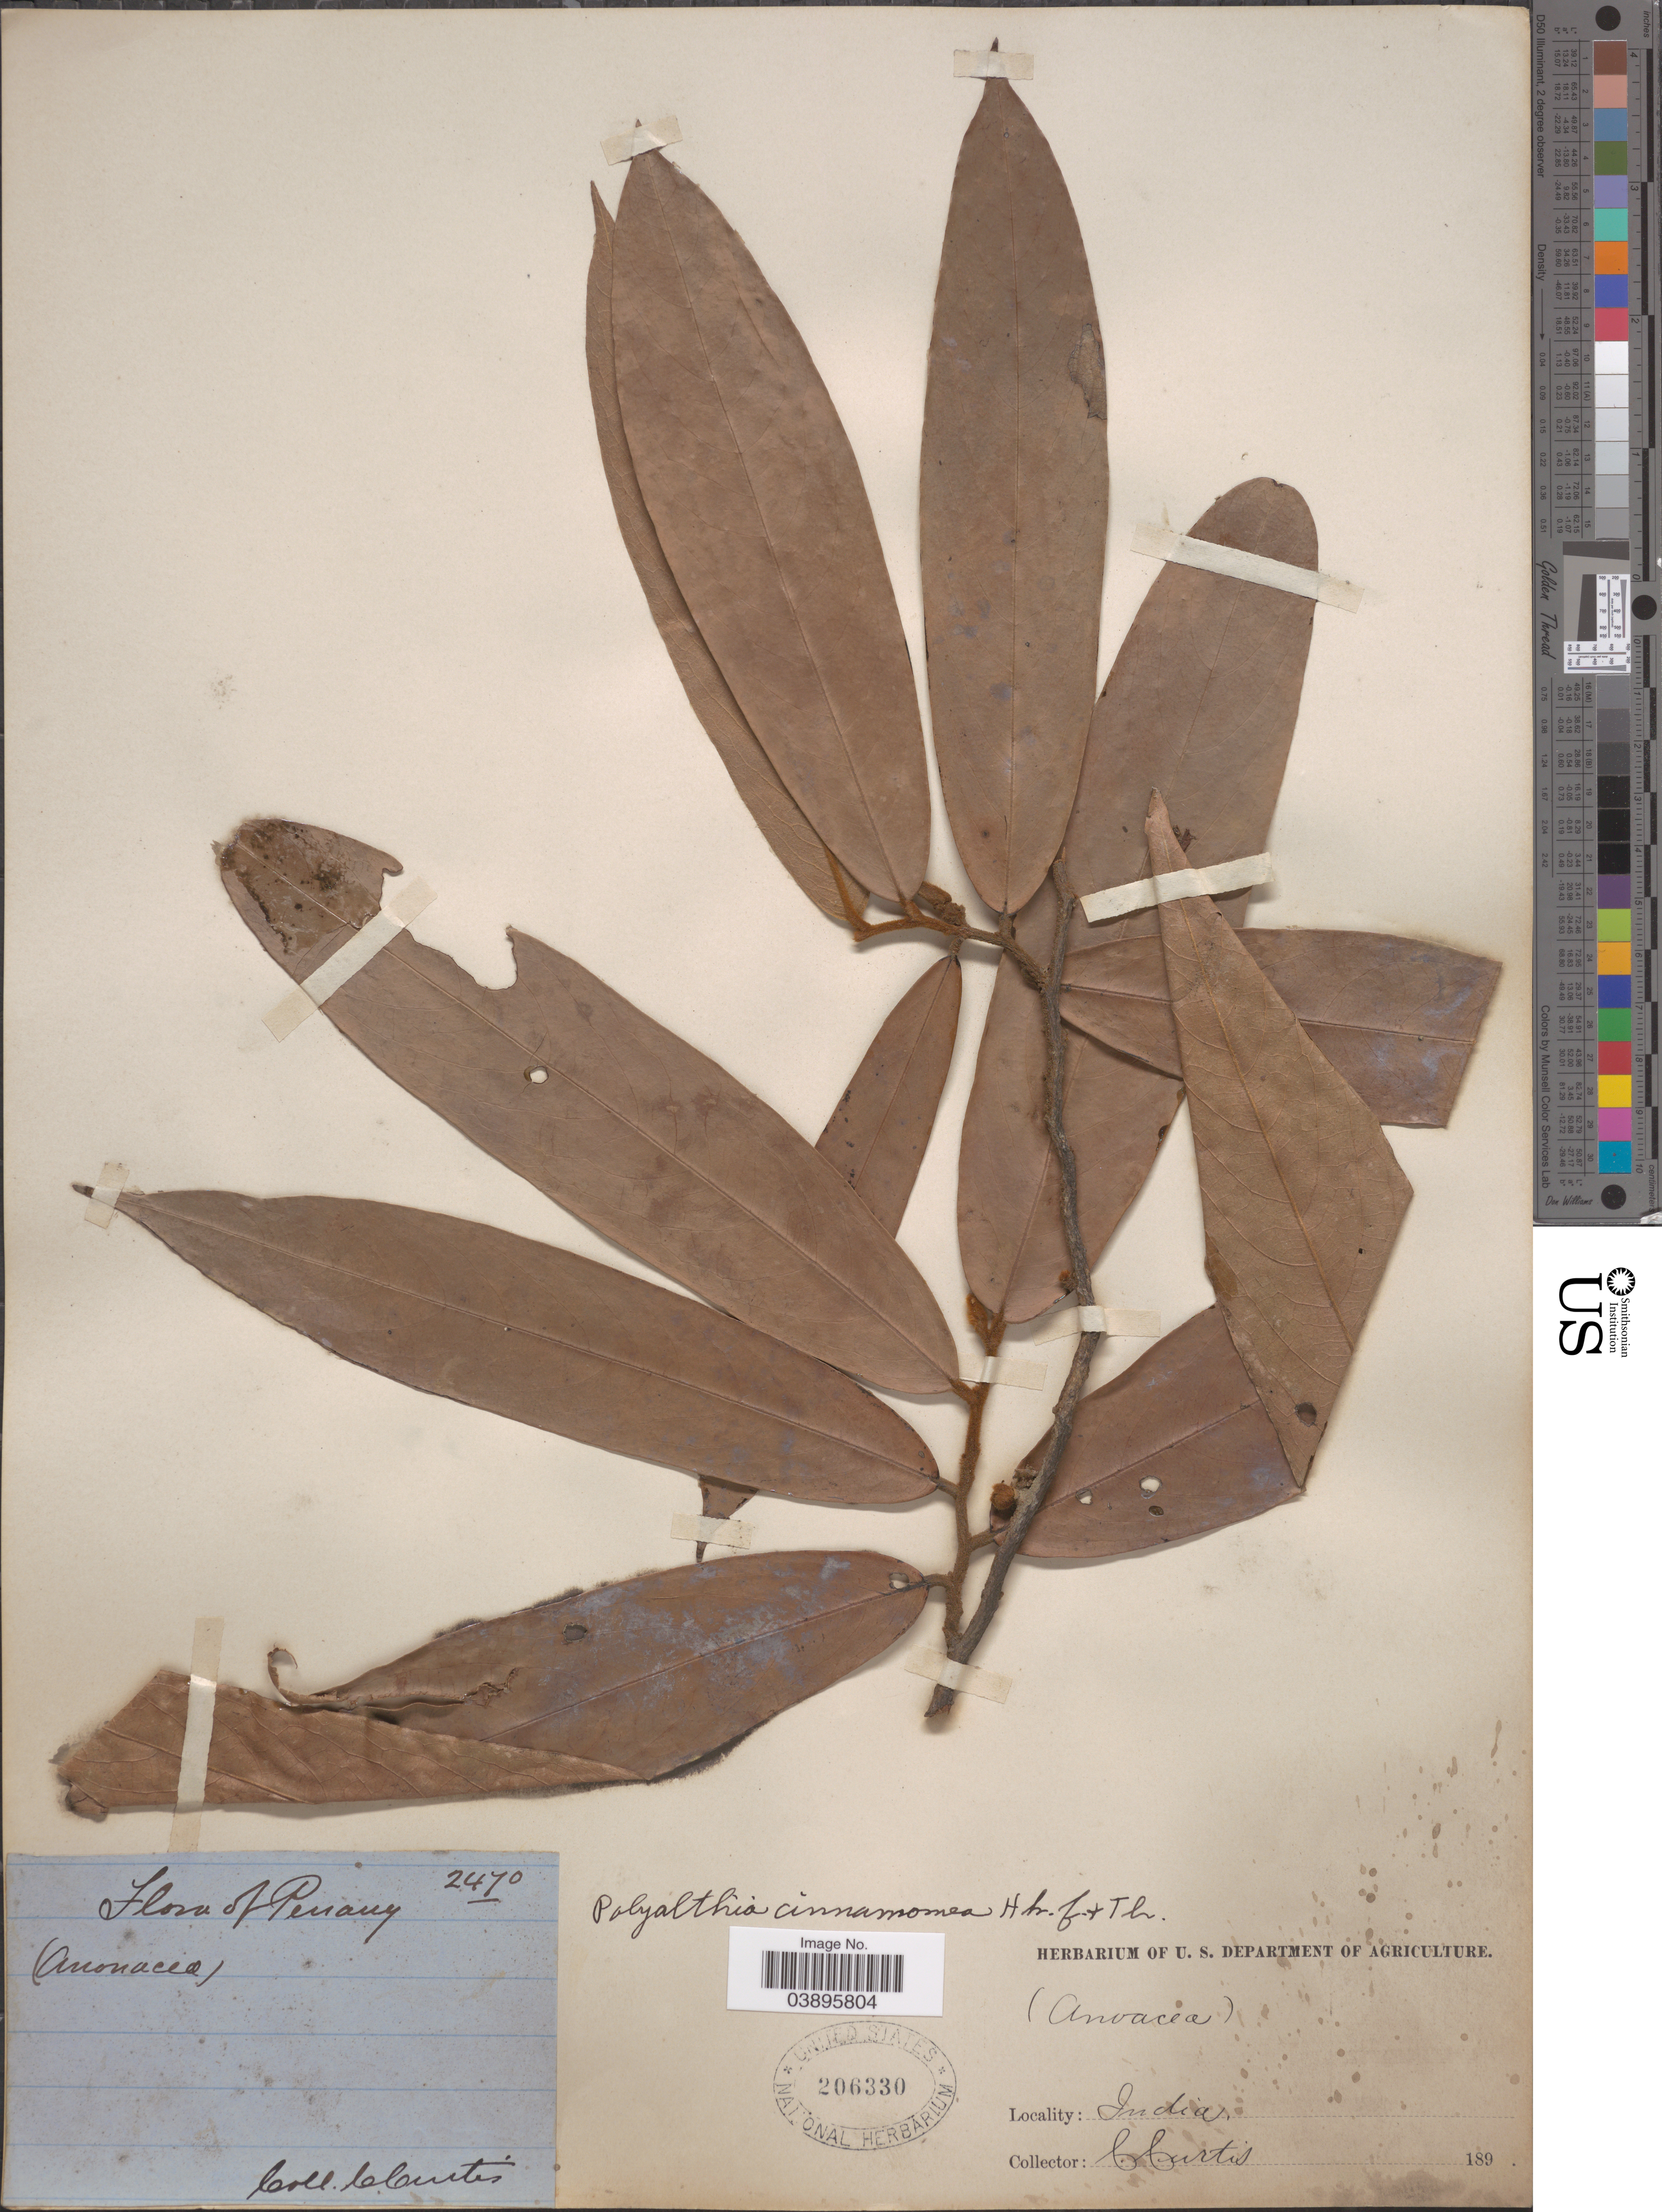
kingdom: Plantae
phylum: Tracheophyta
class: Magnoliopsida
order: Magnoliales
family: Annonaceae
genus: Polyalthia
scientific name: Polyalthia cinnamomea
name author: Hook. f. & Thomson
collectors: C. Curtis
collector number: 2470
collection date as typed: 189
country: Malaysia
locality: Penang.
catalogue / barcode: US 206330